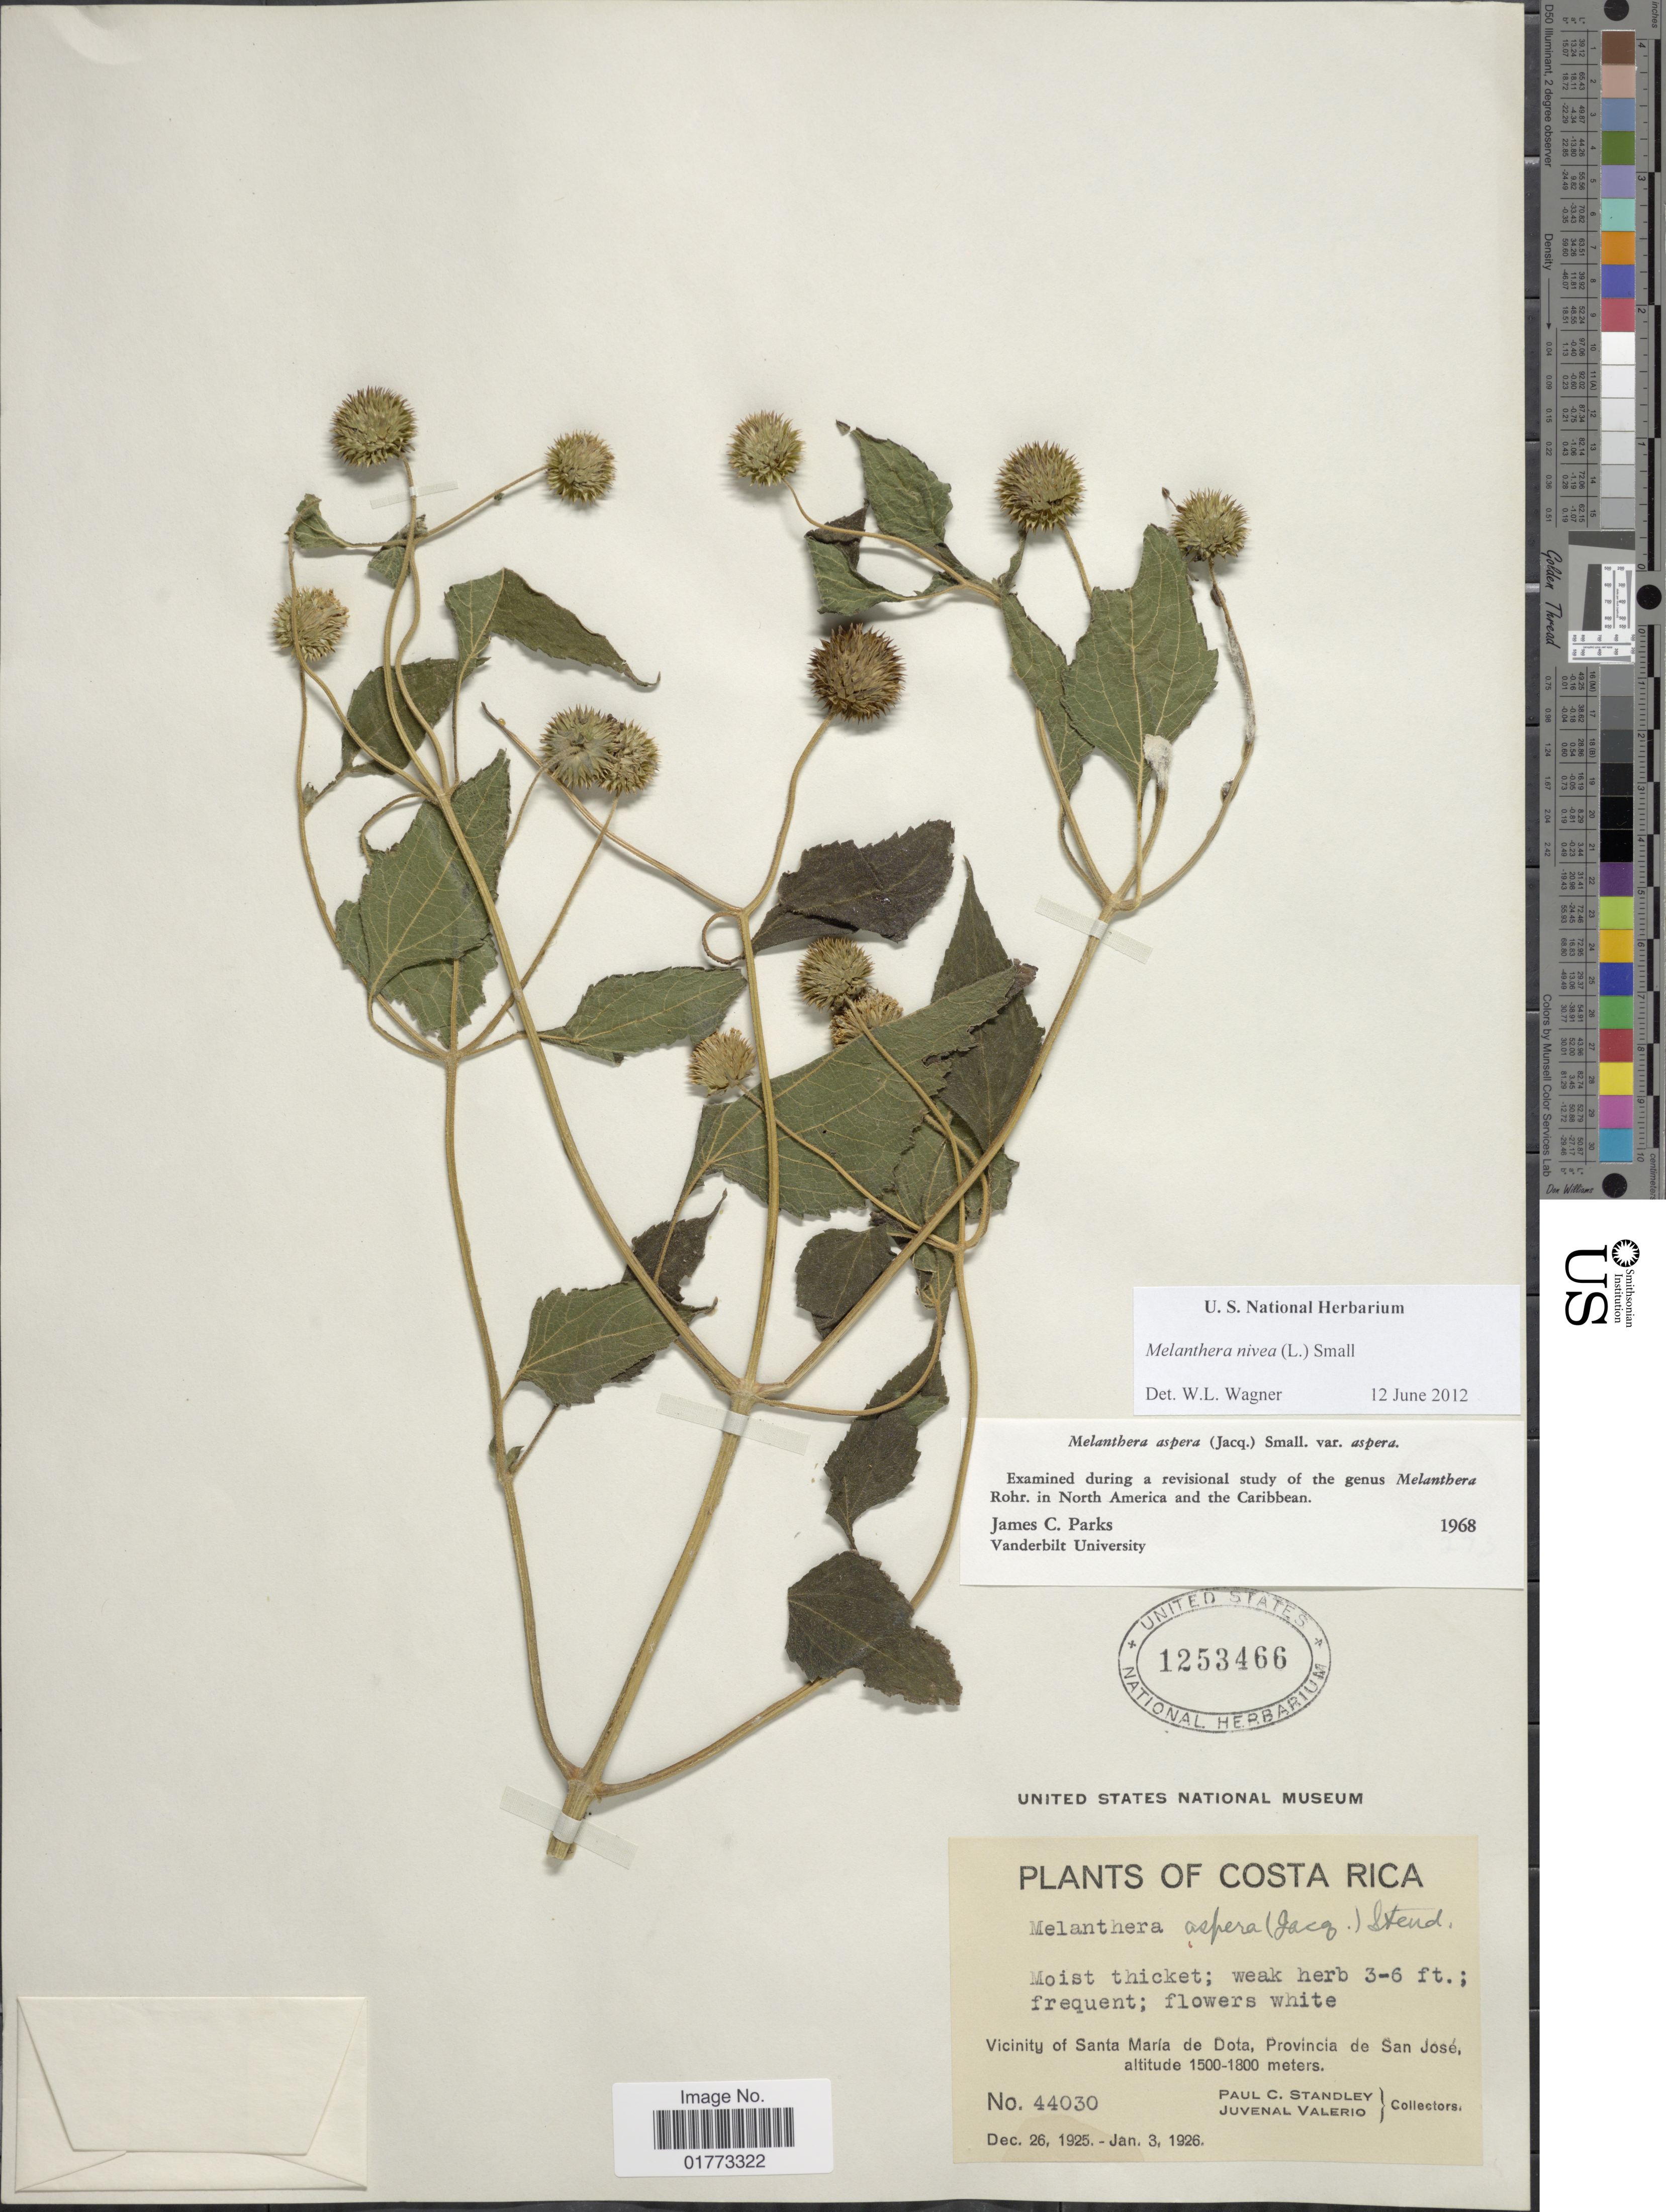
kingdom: Plantae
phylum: Tracheophyta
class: Magnoliopsida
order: Asterales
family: Asteraceae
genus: Melanthera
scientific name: Melanthera nivea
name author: (L.) Small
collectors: P. C. Standley & J. Valerio R.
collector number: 44030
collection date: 1925-12-26/1926-01-03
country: Costa Rica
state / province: San José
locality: Vicinity of Santa María de Dota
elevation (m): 1500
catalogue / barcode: US 1253466